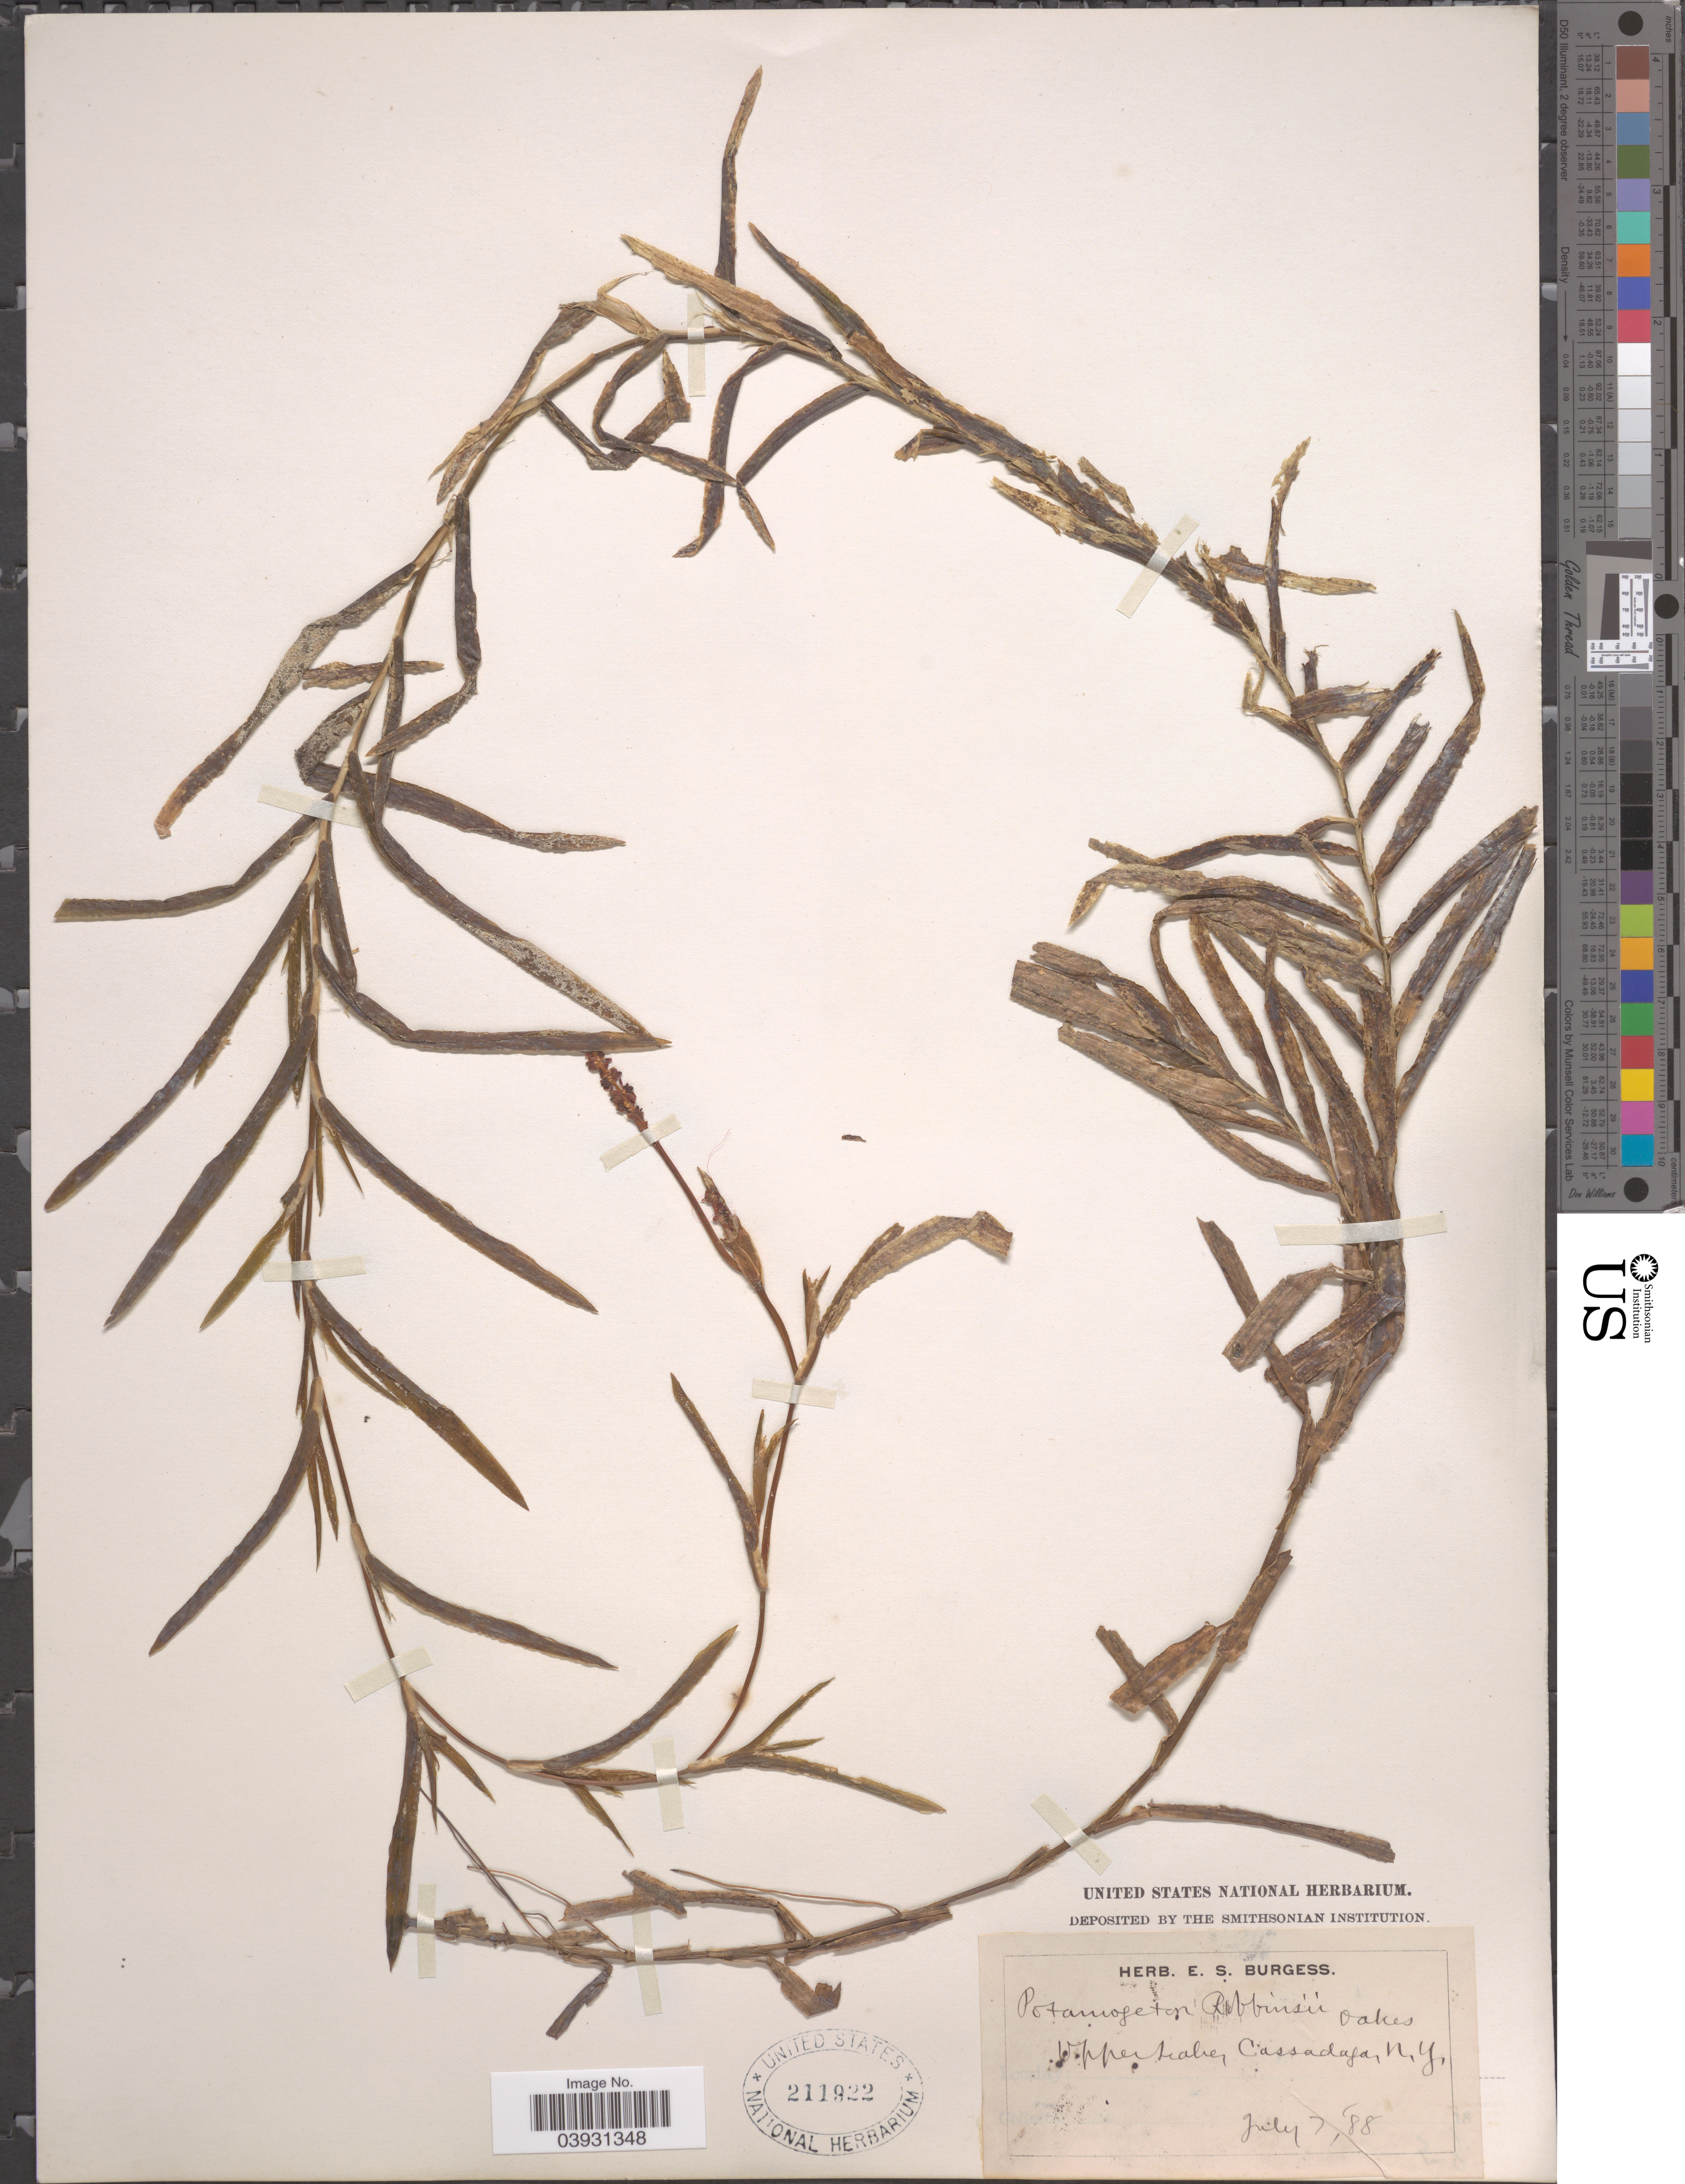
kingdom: Plantae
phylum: Tracheophyta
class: Liliopsida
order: Alismatales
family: Potamogetonaceae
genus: Potamogeton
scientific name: Potamogeton robbinsii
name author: Oakes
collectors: ex herb. E. S. Burgess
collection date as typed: Transcribed d/m/y: 7/7/88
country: United States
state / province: New York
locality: Upperlake Cassadaga.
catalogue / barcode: US 211922